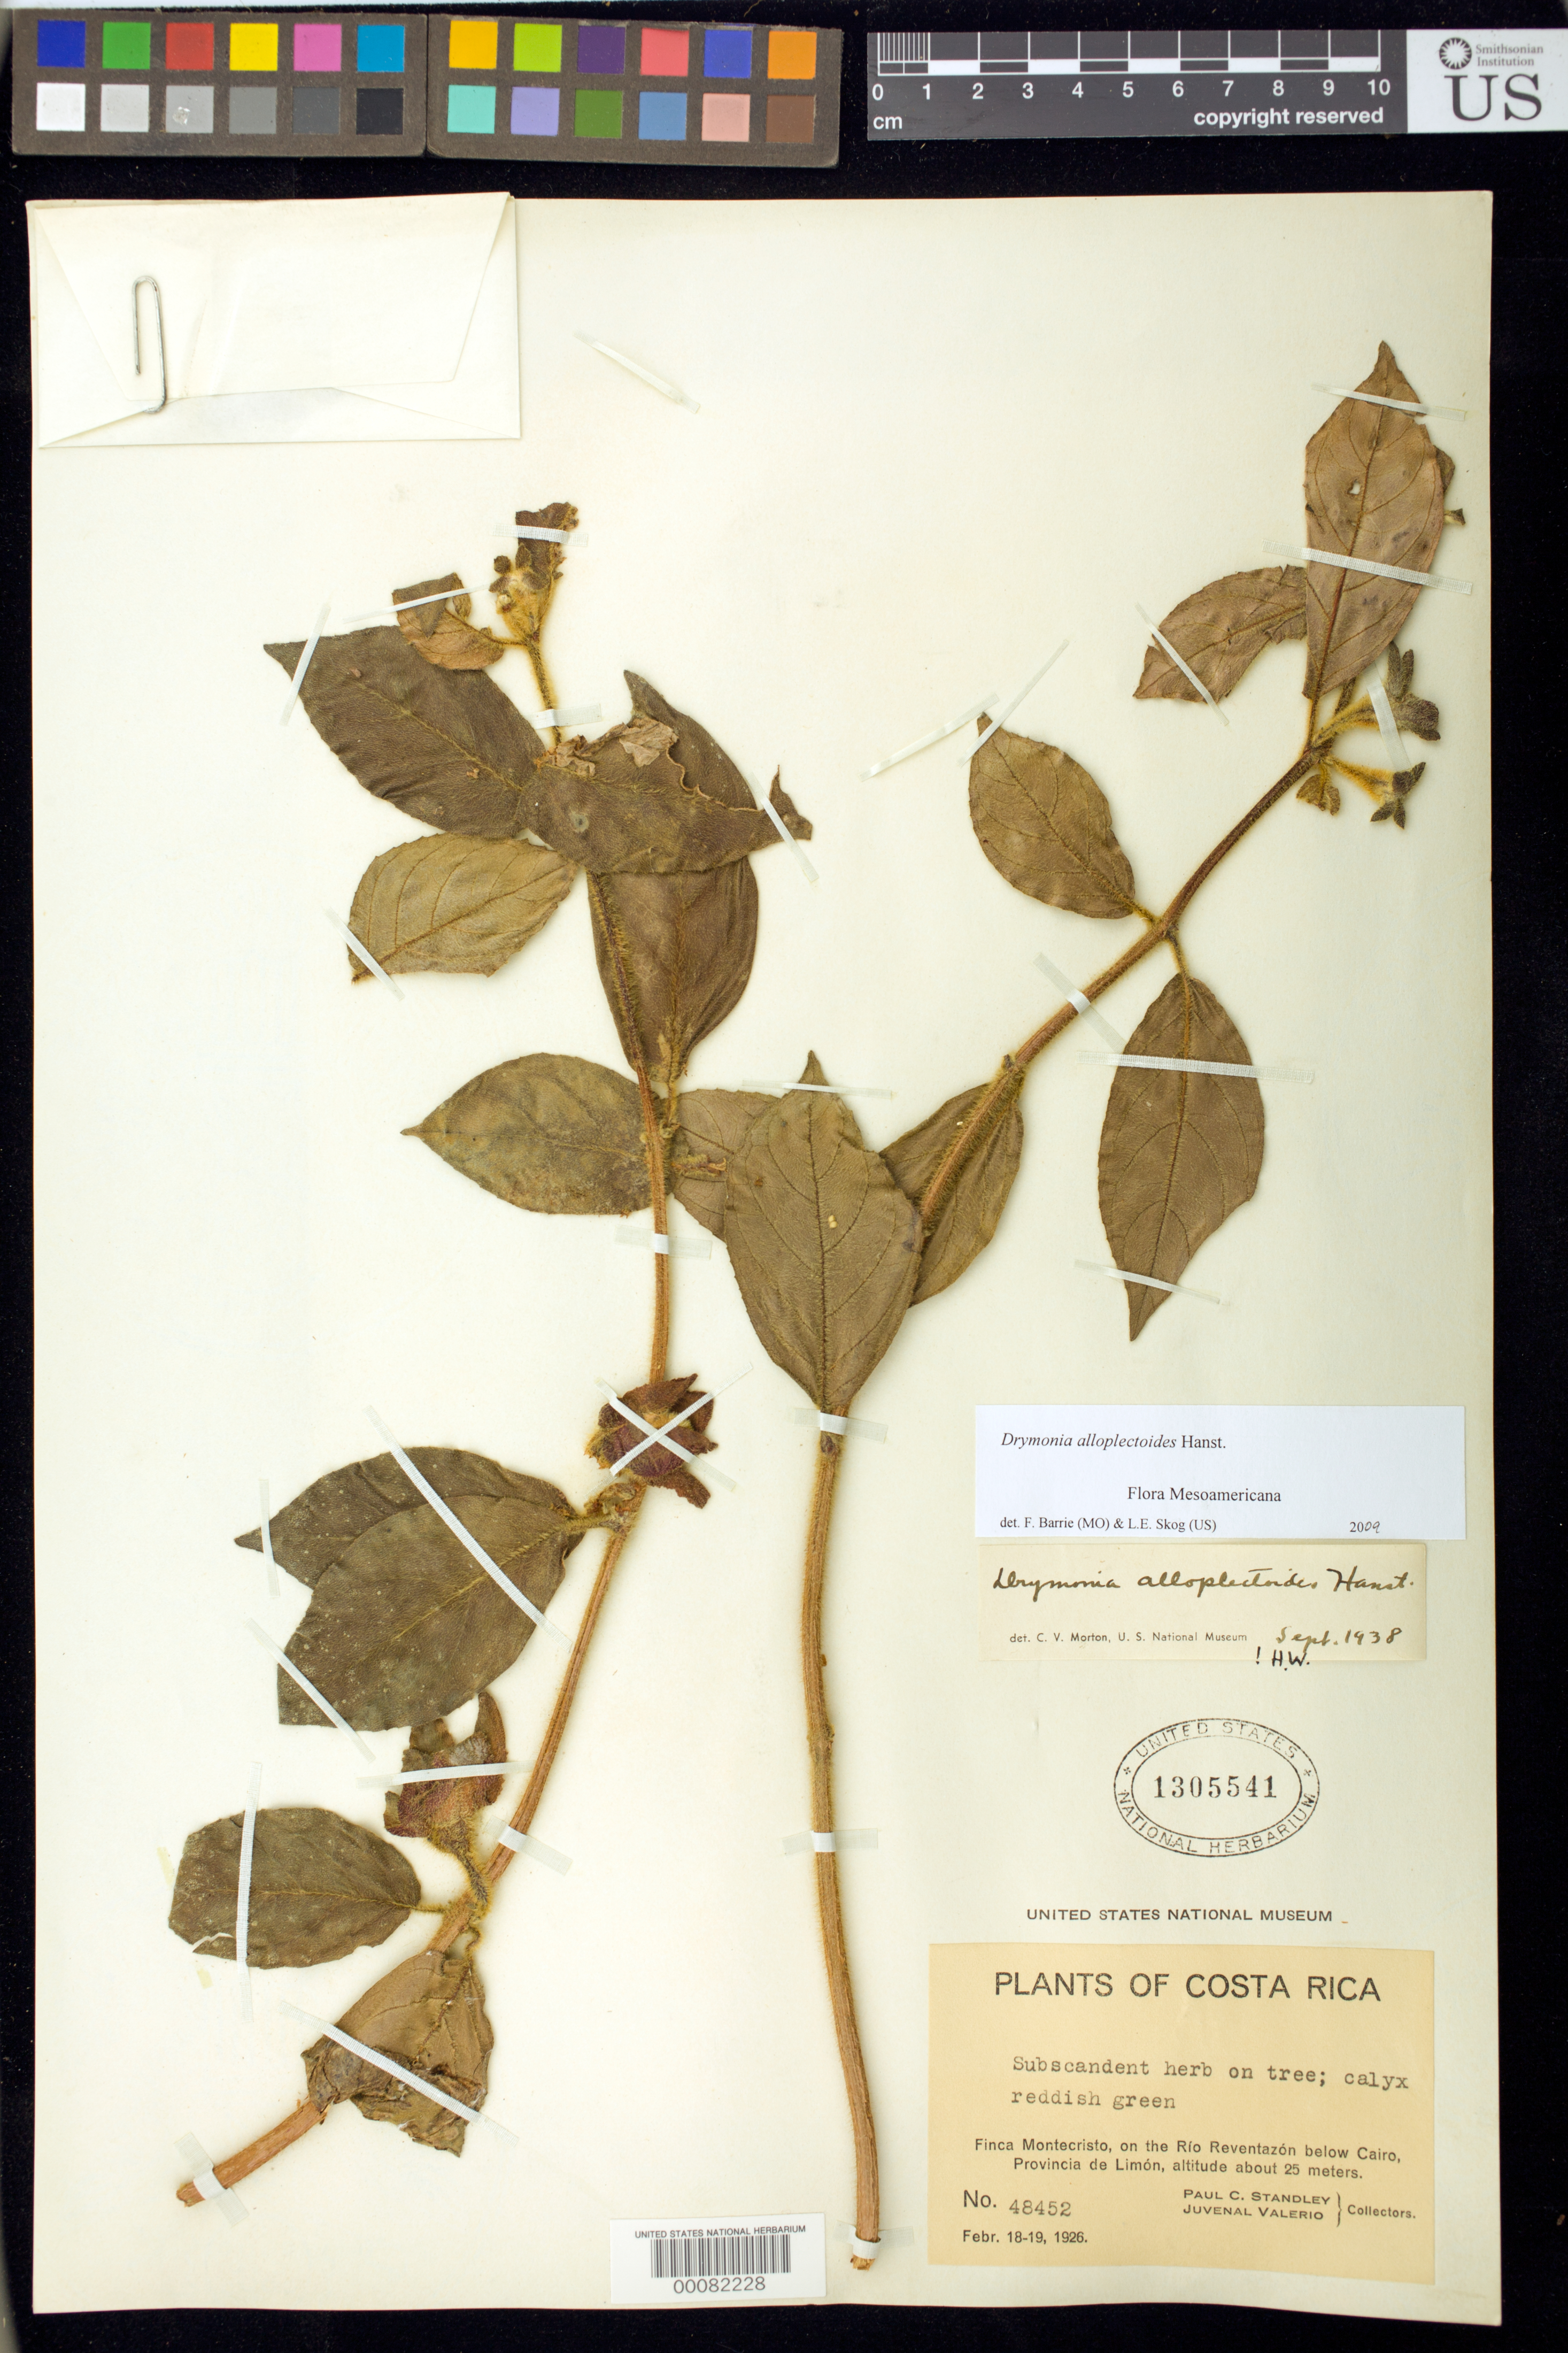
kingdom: Plantae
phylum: Tracheophyta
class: Magnoliopsida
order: Lamiales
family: Gesneriaceae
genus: Drymonia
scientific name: Drymonia alloplectoides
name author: Hanst.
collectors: P. C. Standley & J. Valerio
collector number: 48452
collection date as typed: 18-19 Feb 1926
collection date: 1926-02-18/1926-02-19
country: Costa Rica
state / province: Limón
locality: Finca Montecristo, on the Rio Reventazon below Cairo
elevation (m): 25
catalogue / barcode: US 1305541